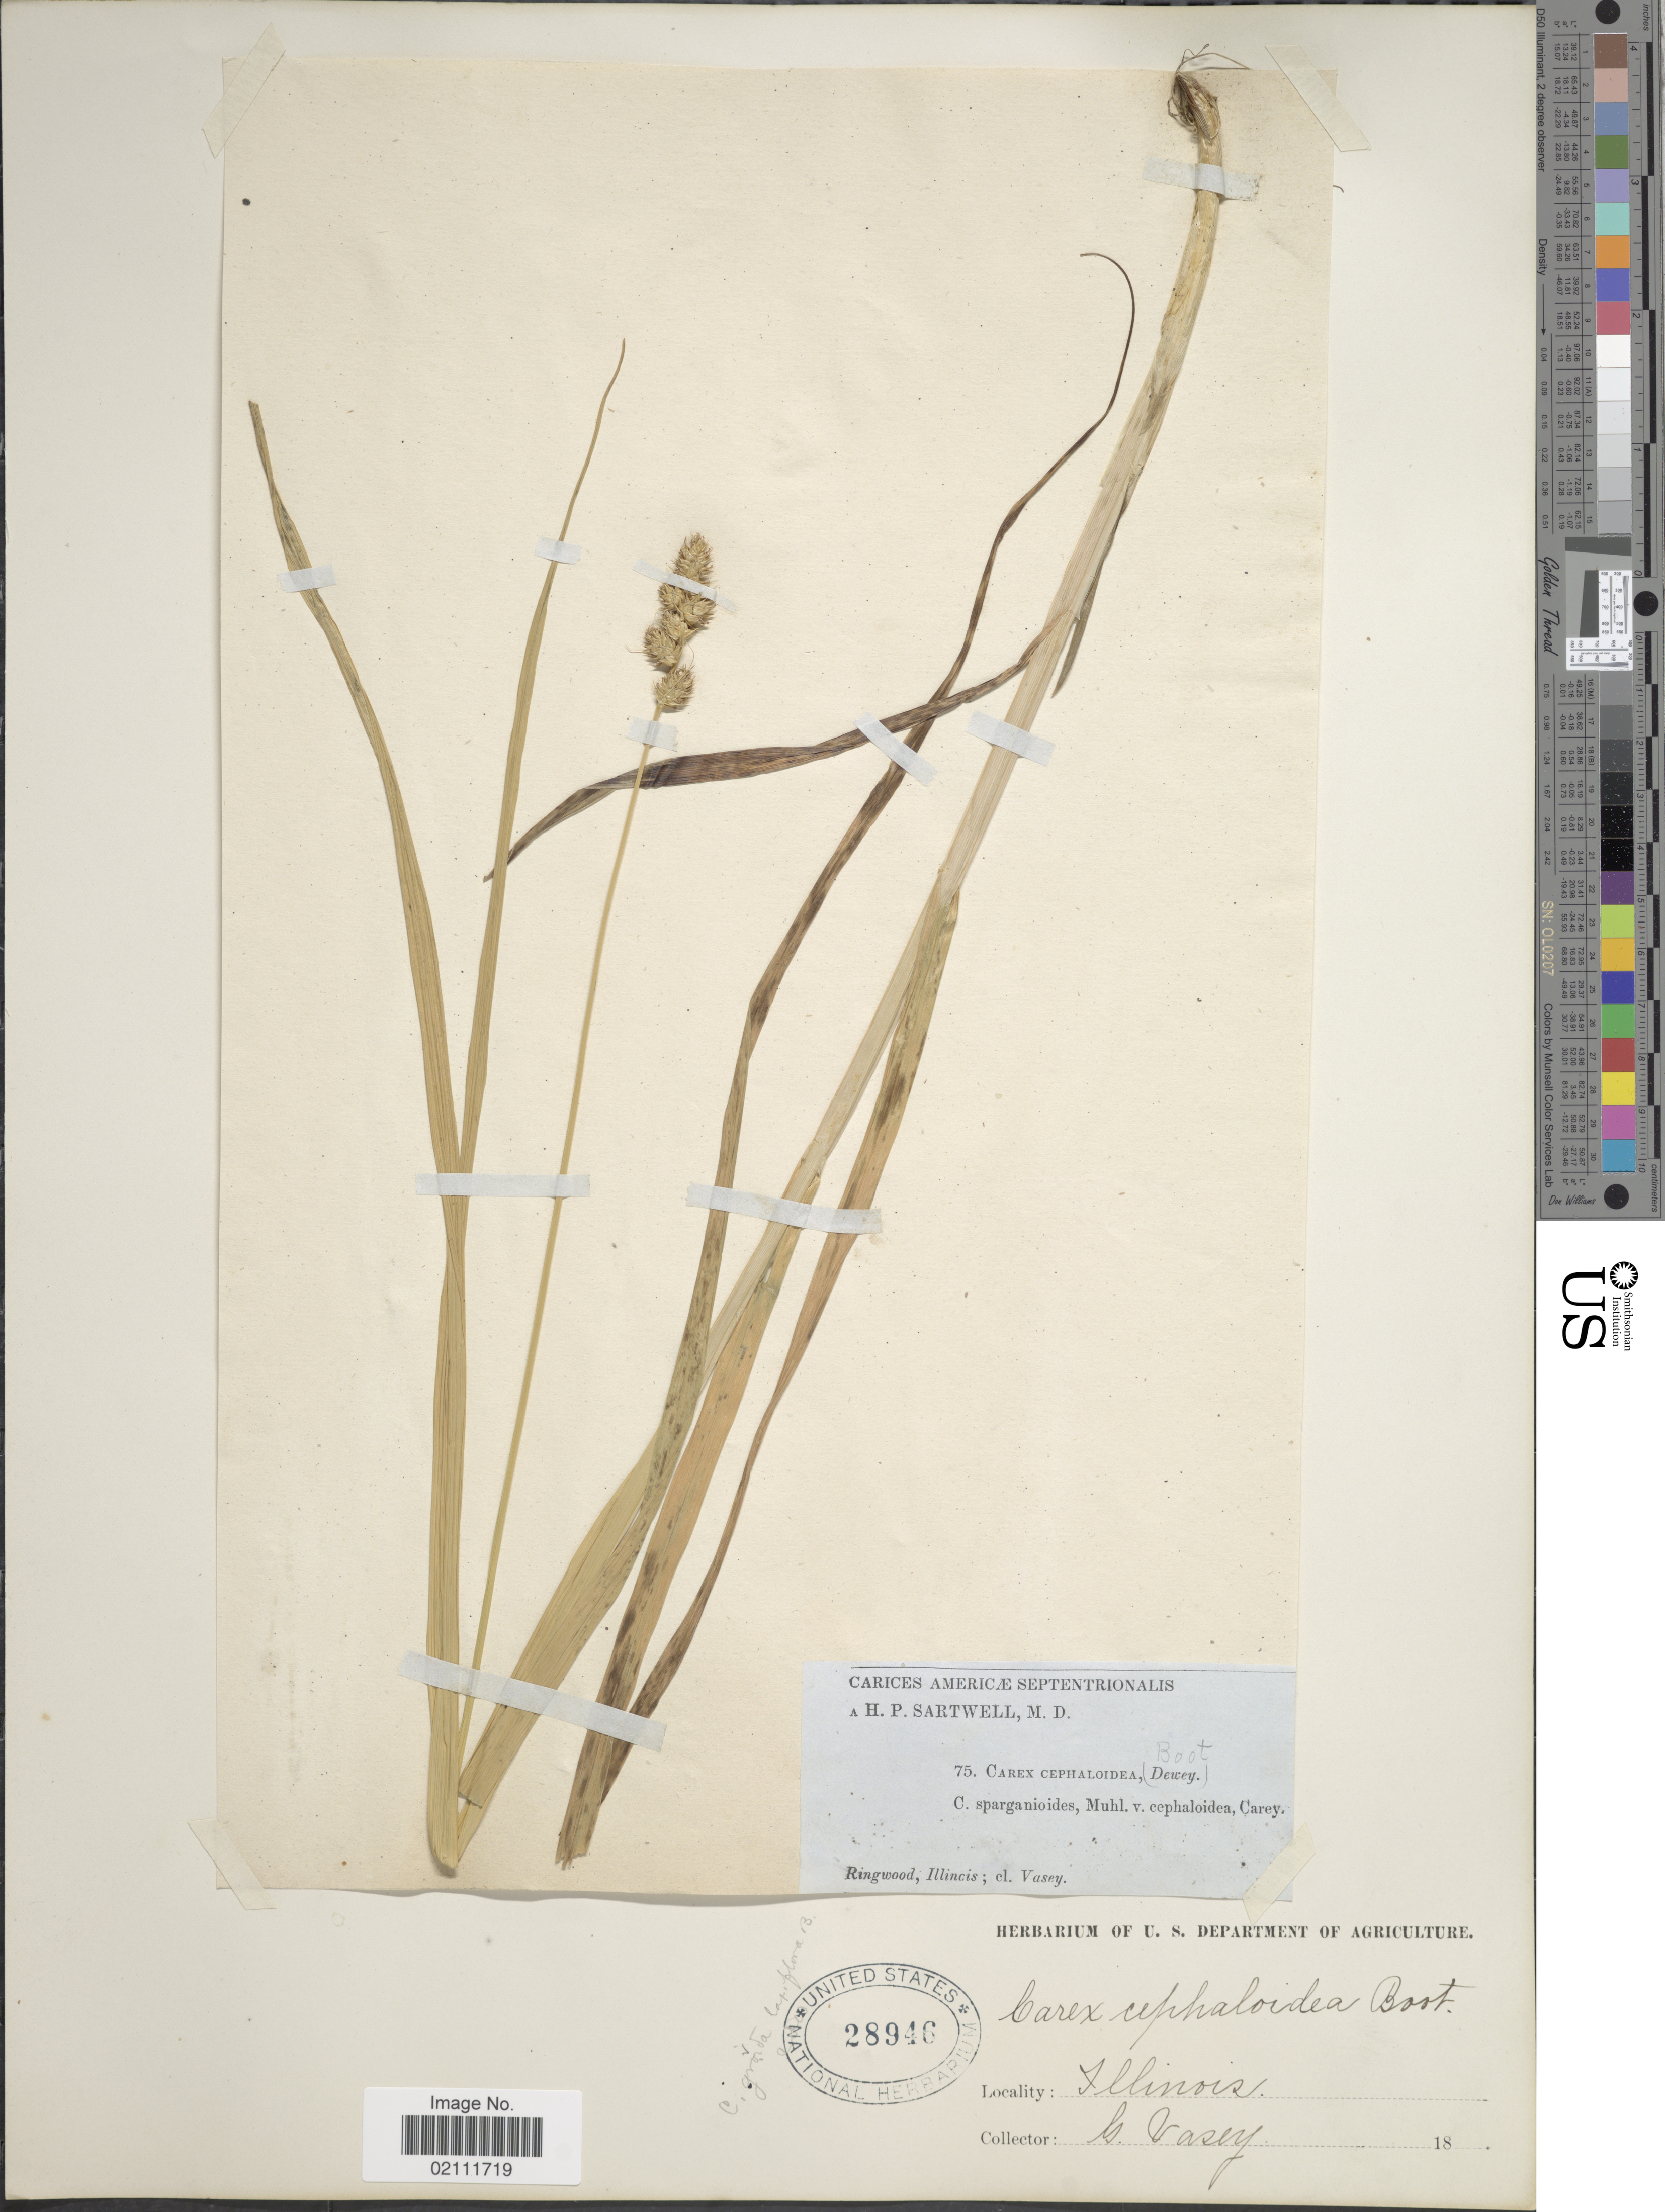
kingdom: Plantae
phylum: Tracheophyta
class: Liliopsida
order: Poales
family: Cyperaceae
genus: Carex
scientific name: Carex gravida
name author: L.H. Bailey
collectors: G. Vasey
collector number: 75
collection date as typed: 18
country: United States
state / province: Illinois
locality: Ringwood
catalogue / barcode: US 28946